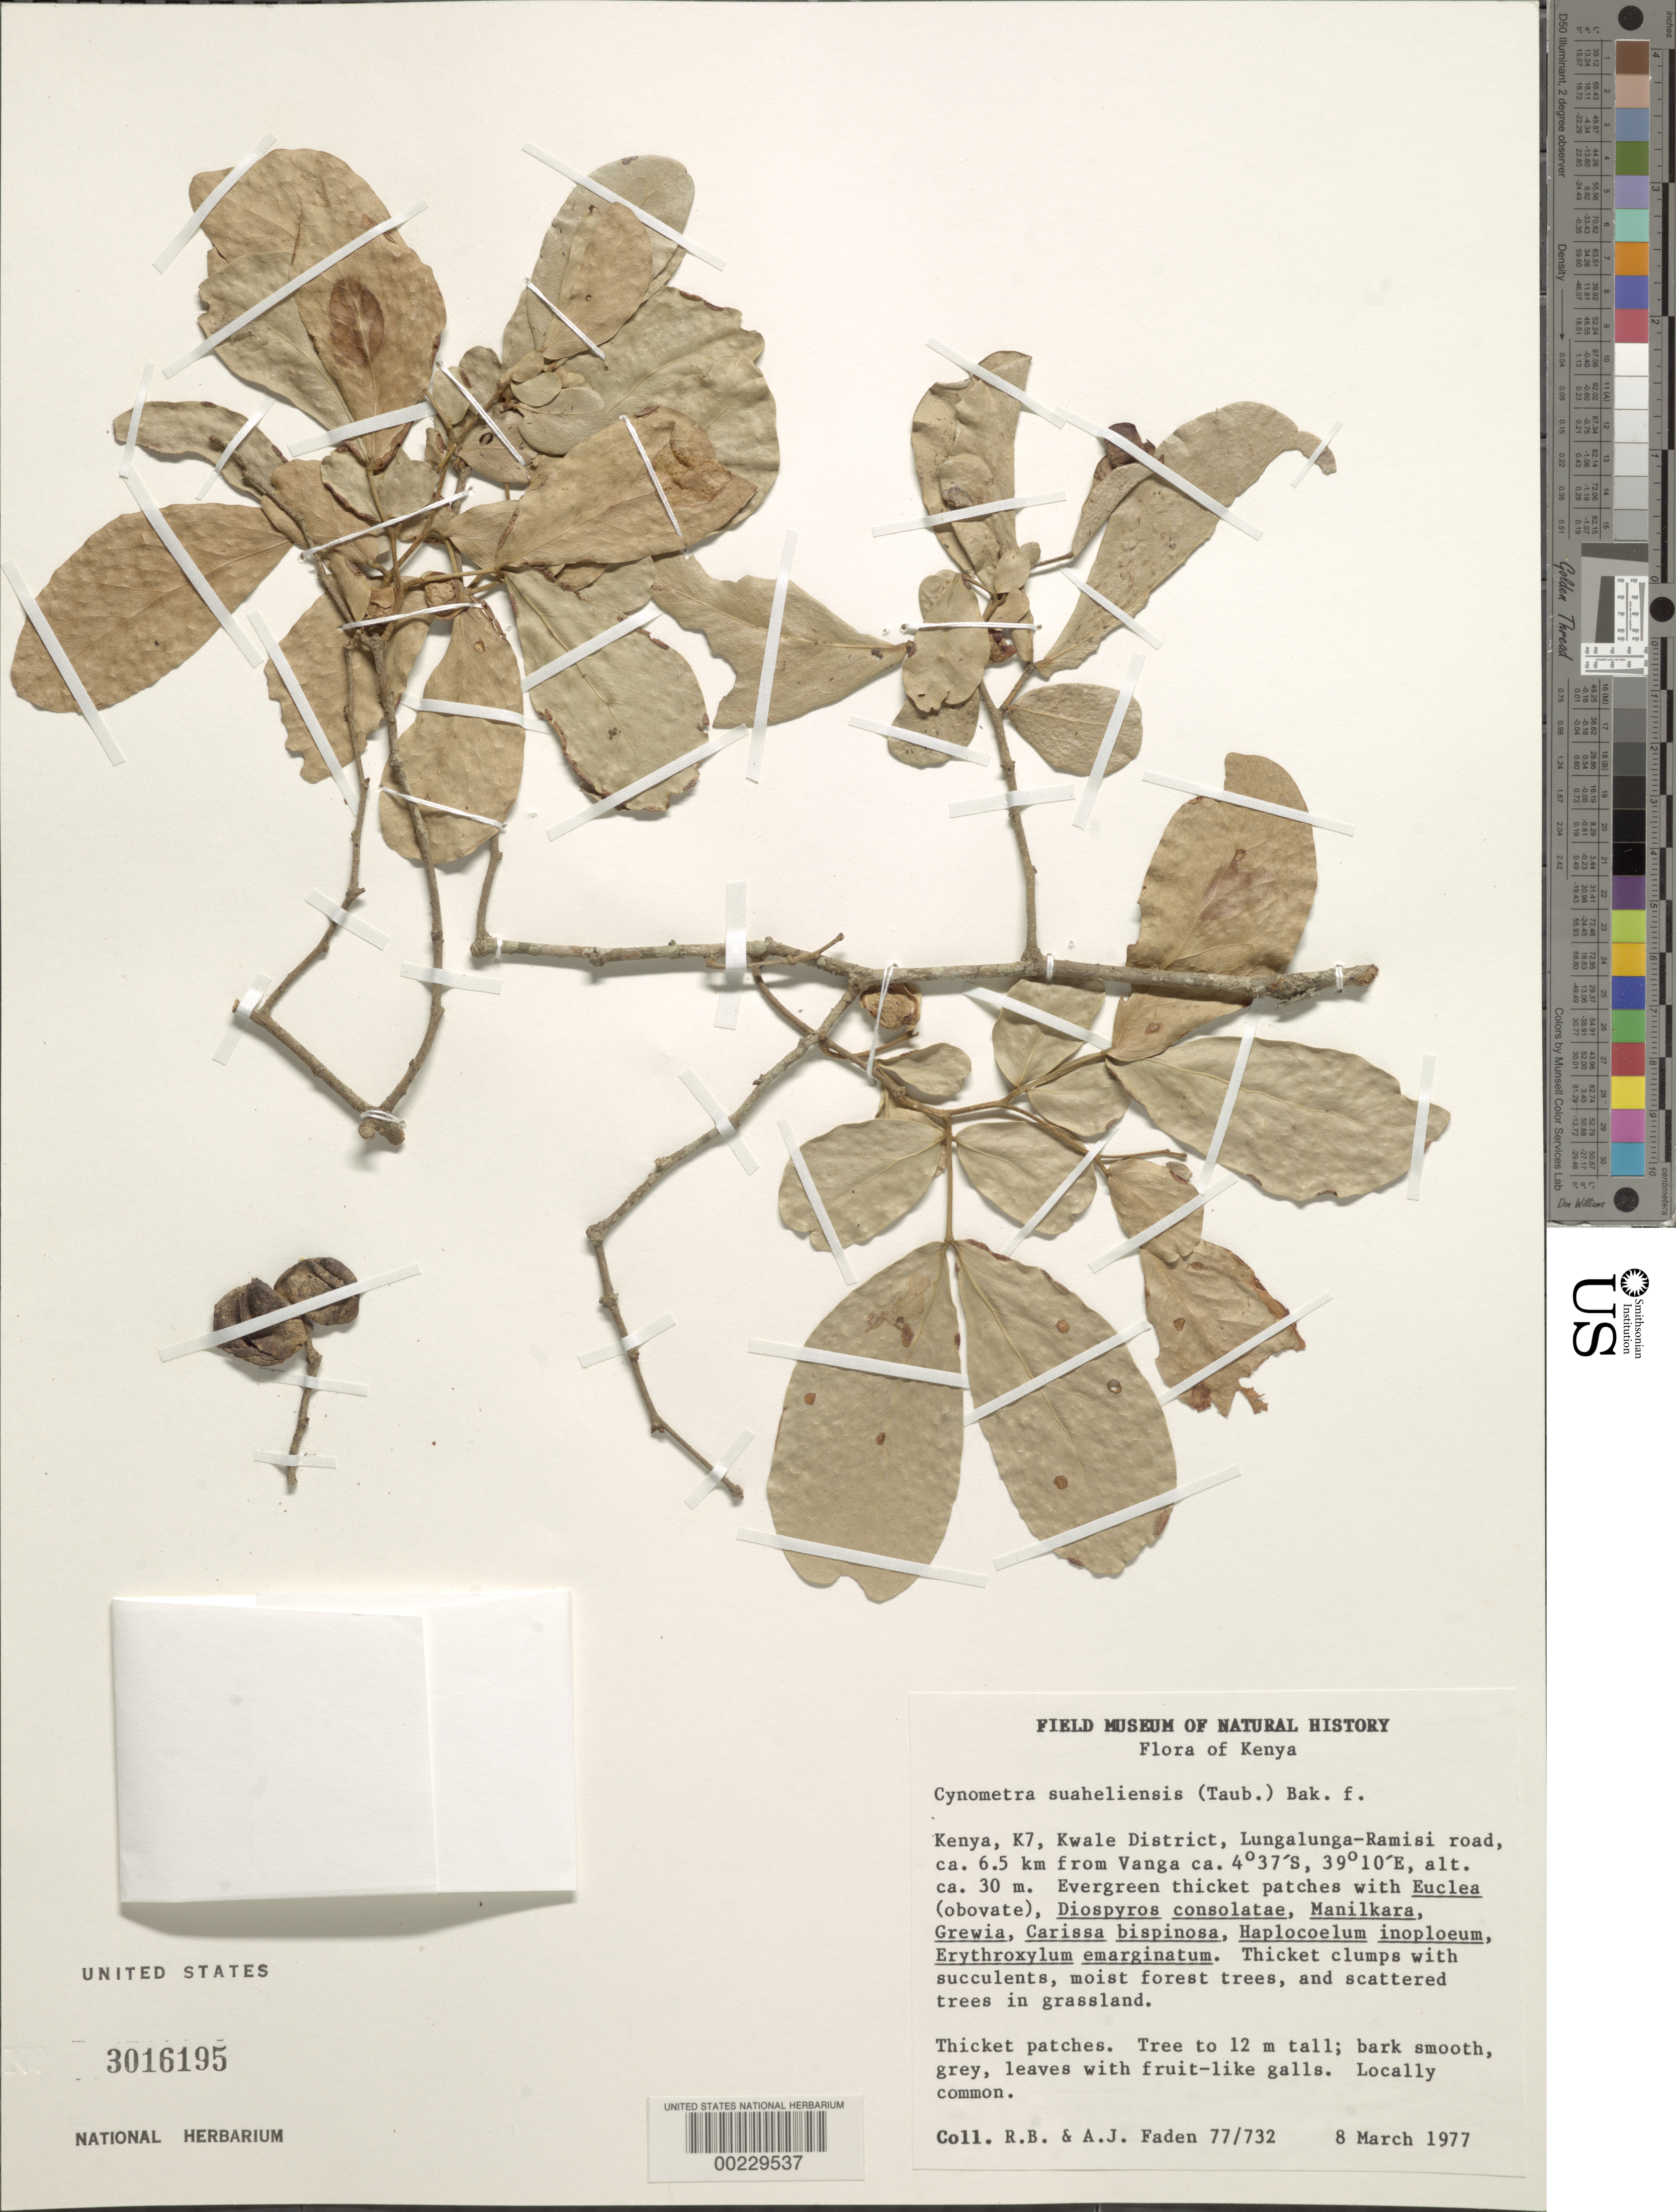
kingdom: Plantae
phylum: Tracheophyta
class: Magnoliopsida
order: Fabales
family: Fabaceae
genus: Cynometra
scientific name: Cynometra suaheliensis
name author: Baker f.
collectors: R. B. Faden & A. J. Faden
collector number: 77/732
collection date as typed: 08 Mar 1977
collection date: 1977-03-08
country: Kenya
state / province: Kwale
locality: Lungalunga-ramisi road, ca 6.5 km from vanga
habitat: Thicket clumps w/succ; moist forest trees & trees in grassland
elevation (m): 30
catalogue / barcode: US 3016195